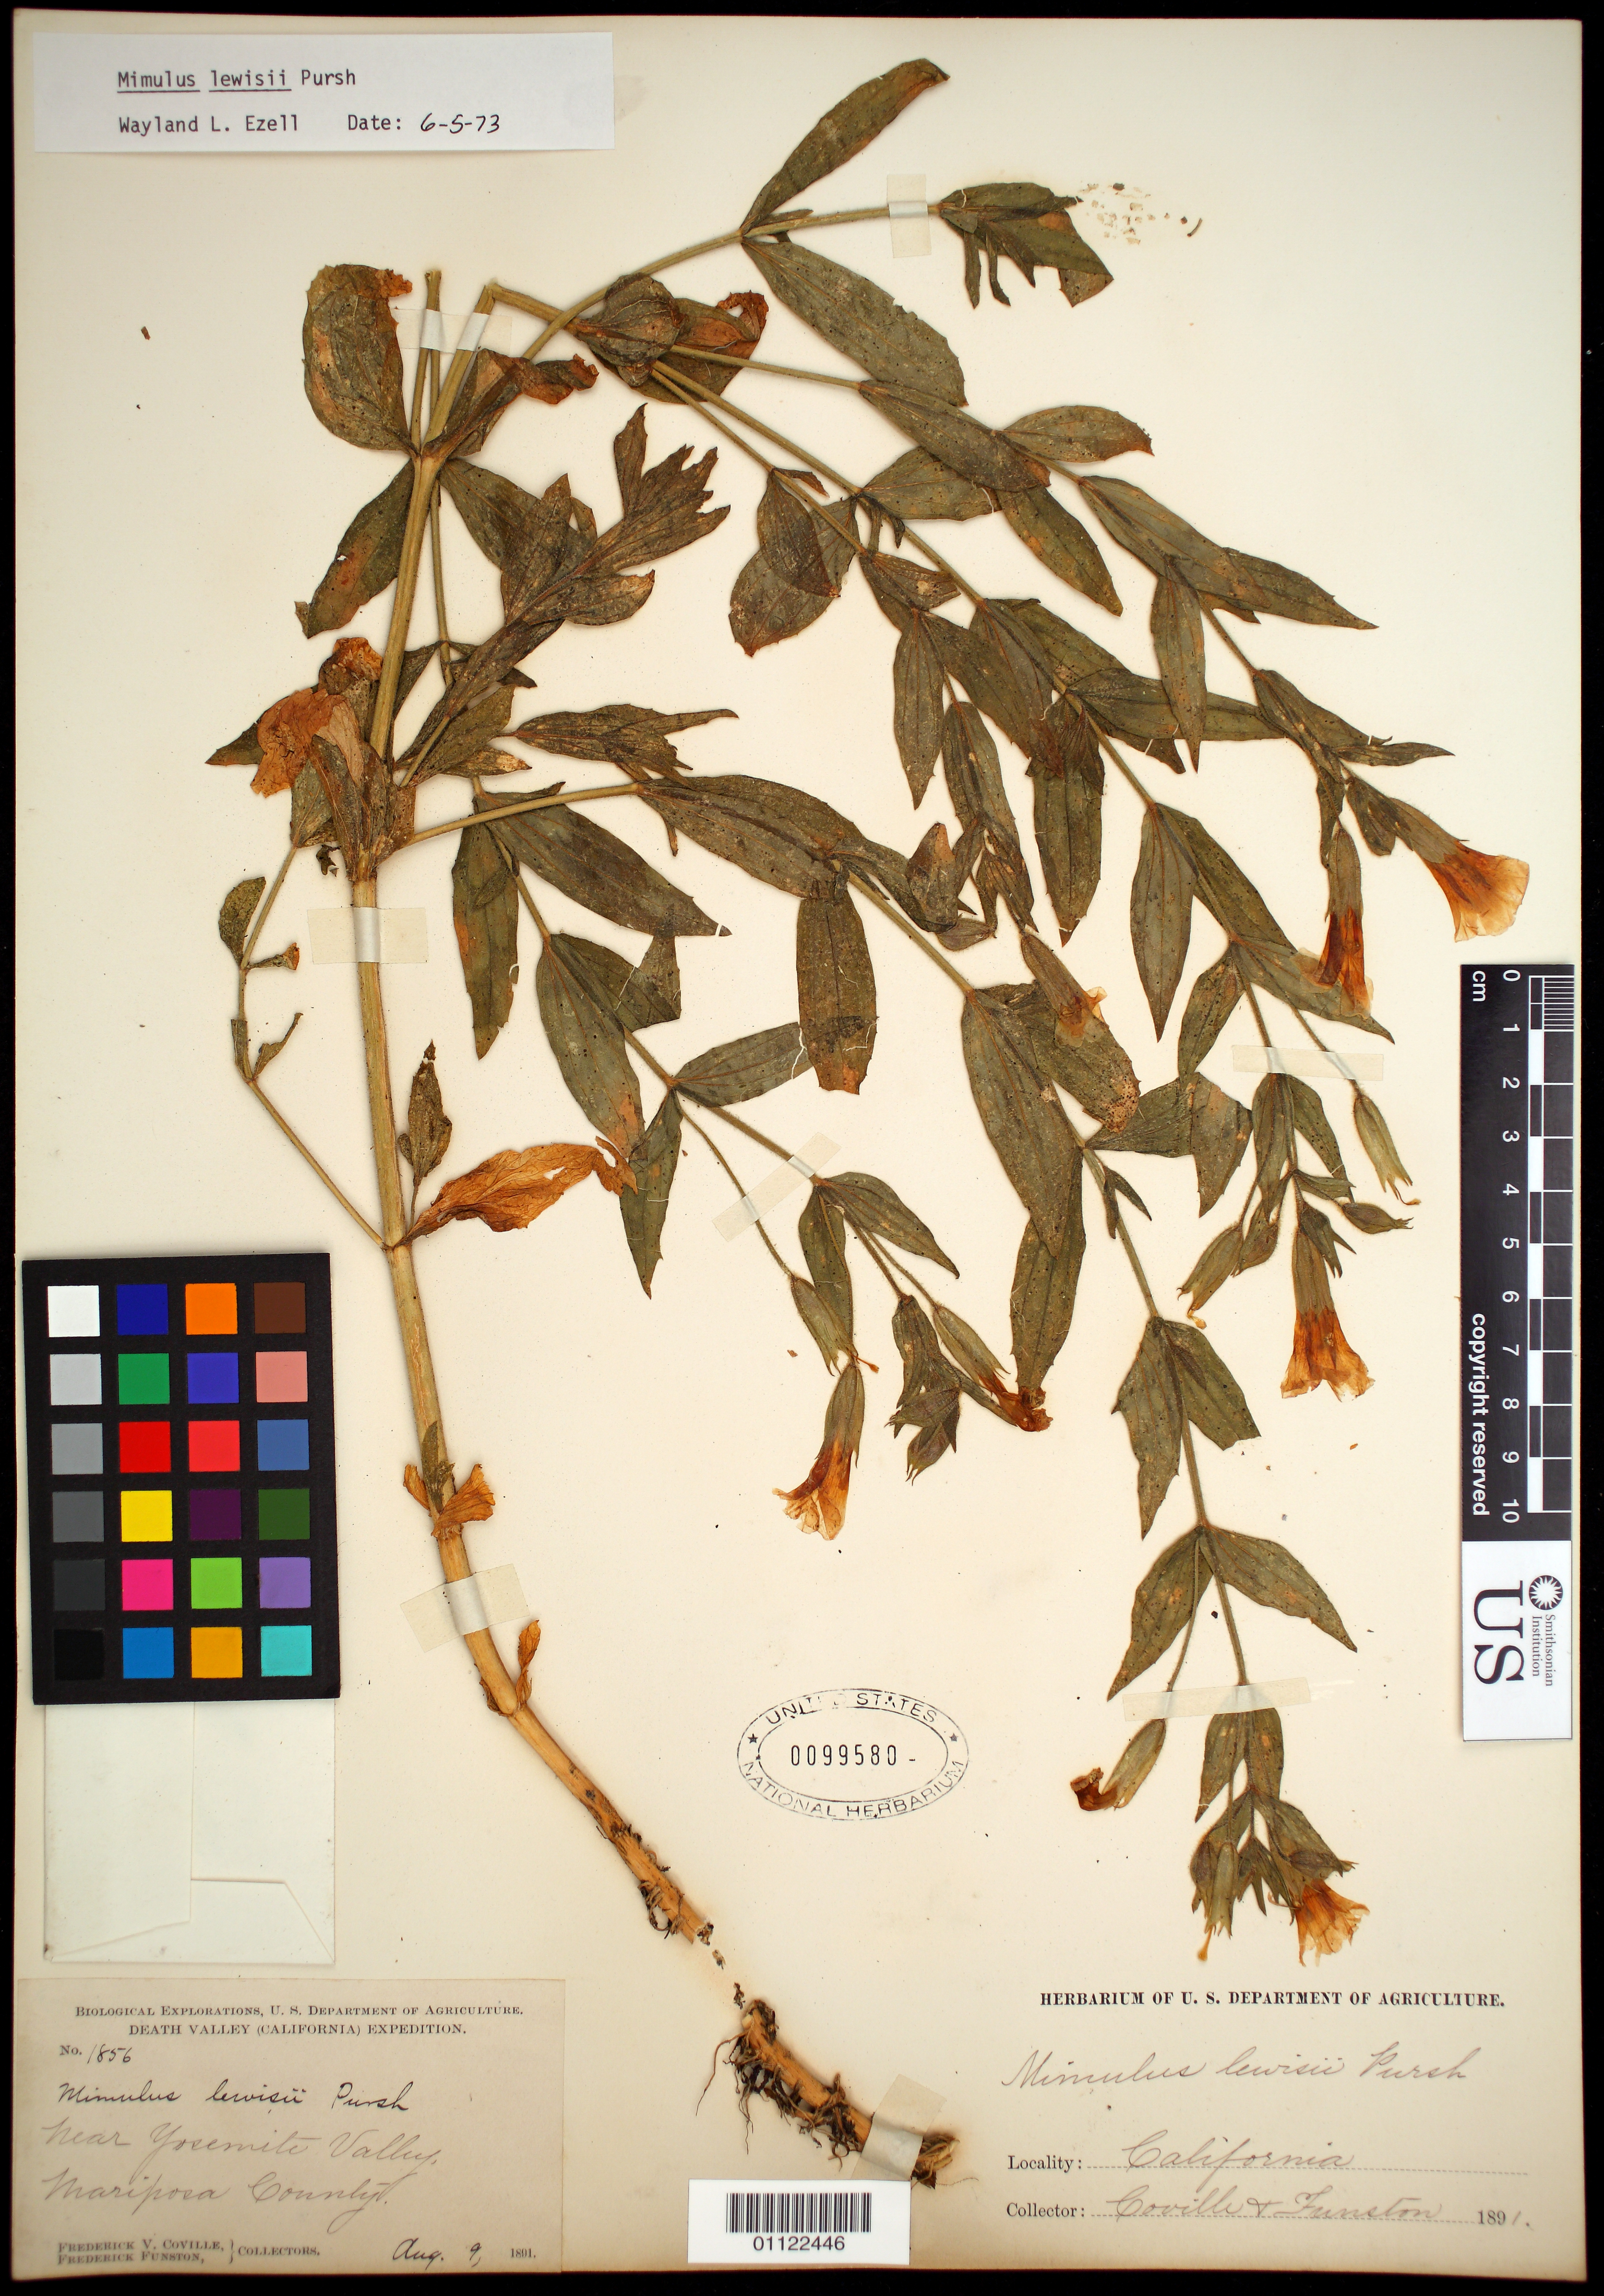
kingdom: Plantae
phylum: Tracheophyta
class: Magnoliopsida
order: Lamiales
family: Phrymaceae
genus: Mimulus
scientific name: Mimulus lewisii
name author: Pursh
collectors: F. V. Coville & F. Funston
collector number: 1856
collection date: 1891-08-09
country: United States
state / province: California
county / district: Mariposa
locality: near Yosemite Valley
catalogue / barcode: US 99580